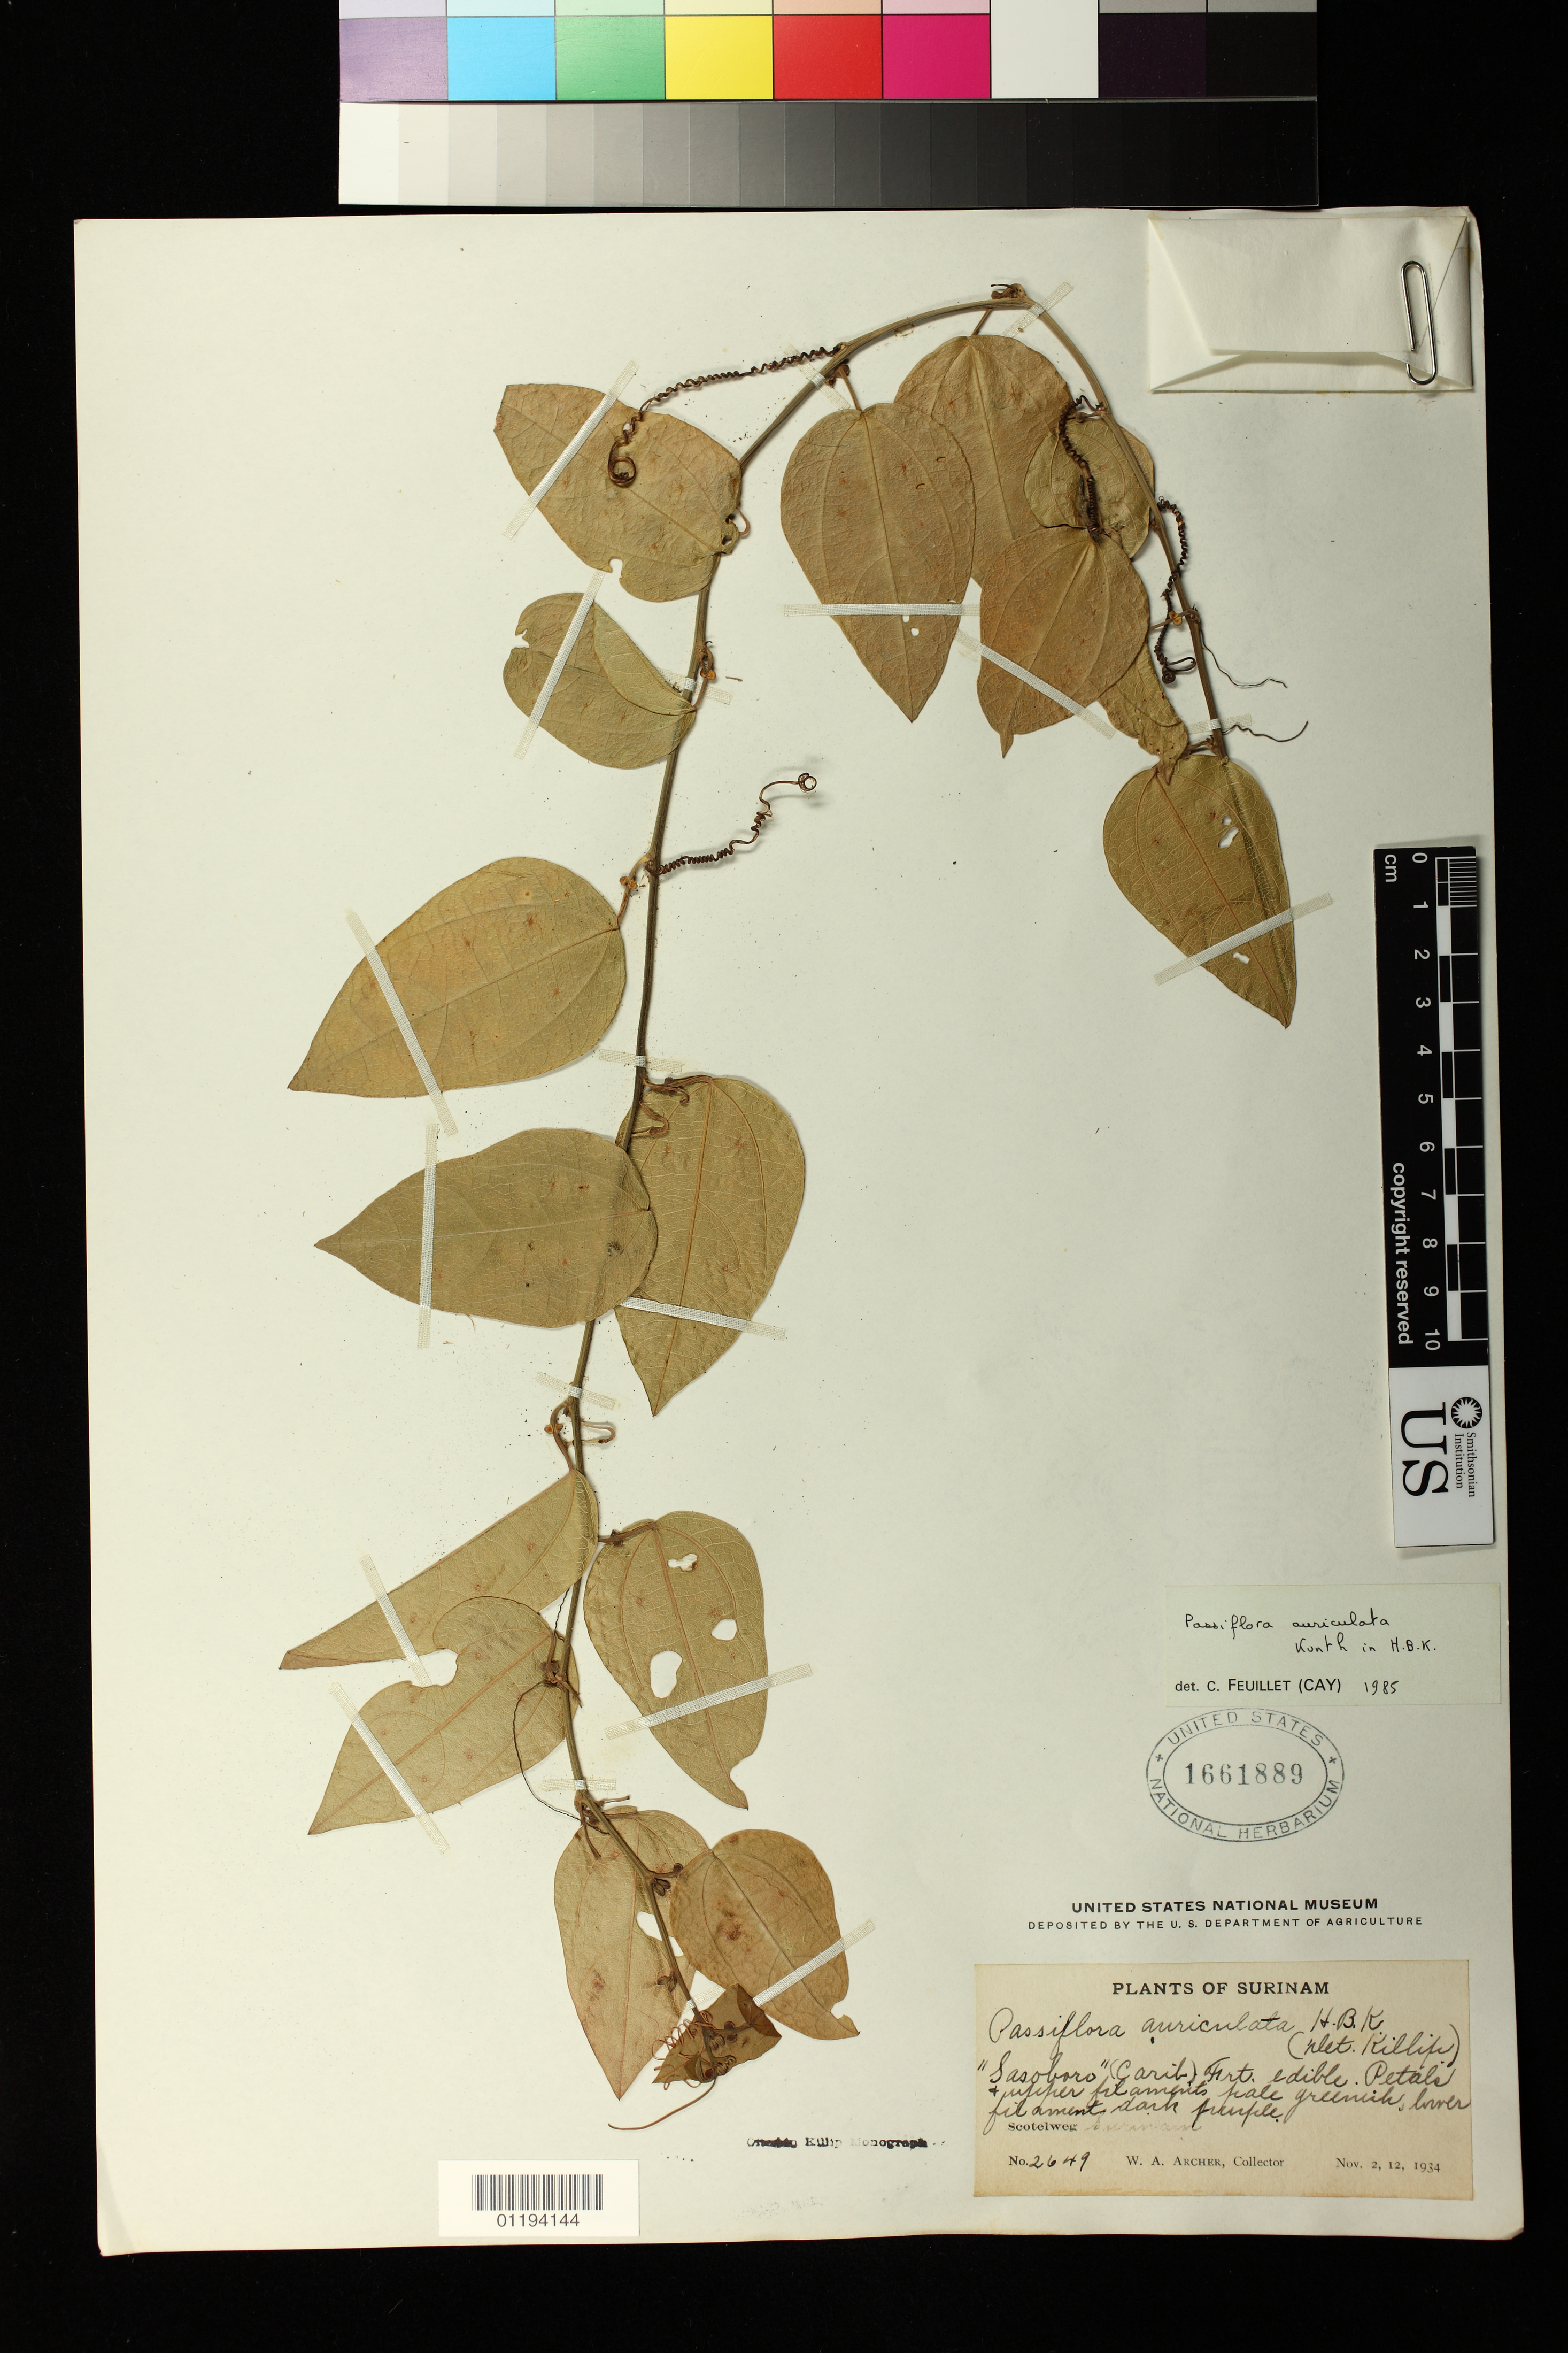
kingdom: Plantae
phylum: Tracheophyta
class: Magnoliopsida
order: Malpighiales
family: Passifloraceae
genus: Passiflora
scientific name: Passiflora auriculata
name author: Kunth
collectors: W. A. Archer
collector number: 2649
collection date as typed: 1934 Nov 02 1934 Nov 12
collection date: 1934-11-02/1934-11-12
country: Suriname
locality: Scotelweg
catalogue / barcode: US 1661889